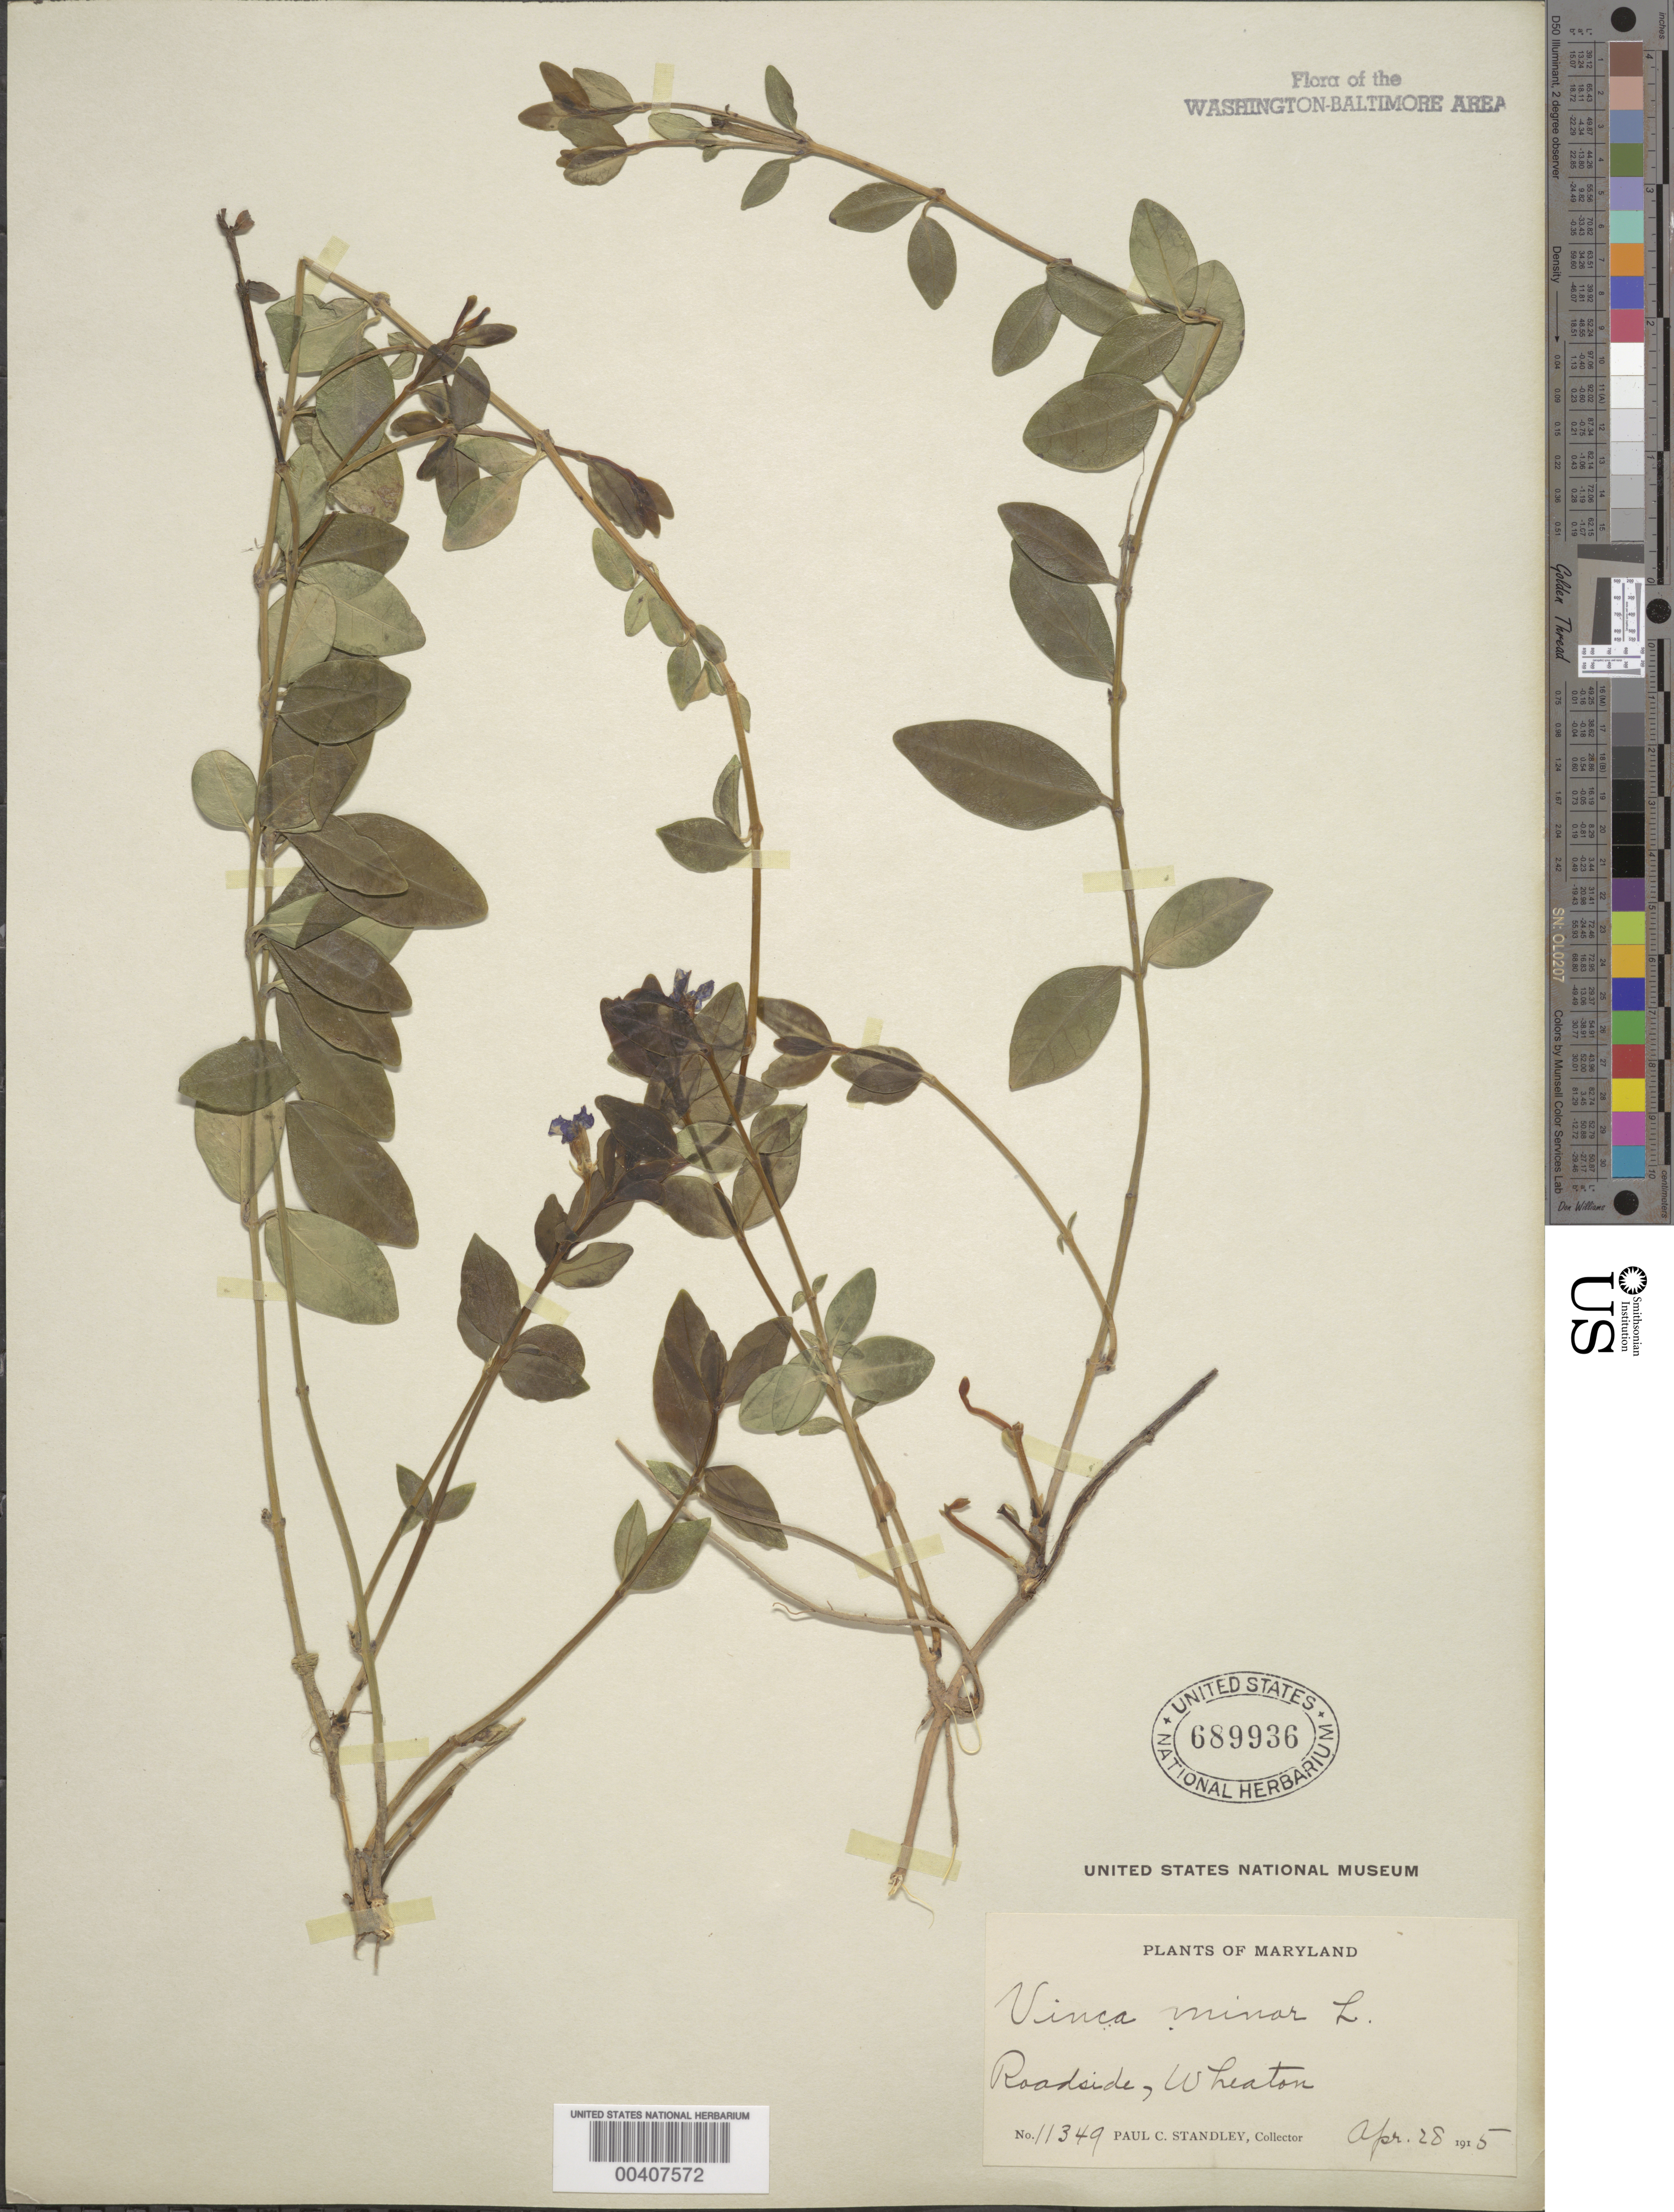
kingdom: Plantae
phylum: Tracheophyta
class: Magnoliopsida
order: Gentianales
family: Apocynaceae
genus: Vinca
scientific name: Vinca minor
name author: L.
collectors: P. C. Standley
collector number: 11349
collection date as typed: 28 Apr 1915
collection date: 1915-04-28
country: United States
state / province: Maryland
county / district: Montgomery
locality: Wheaton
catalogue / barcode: US 689936